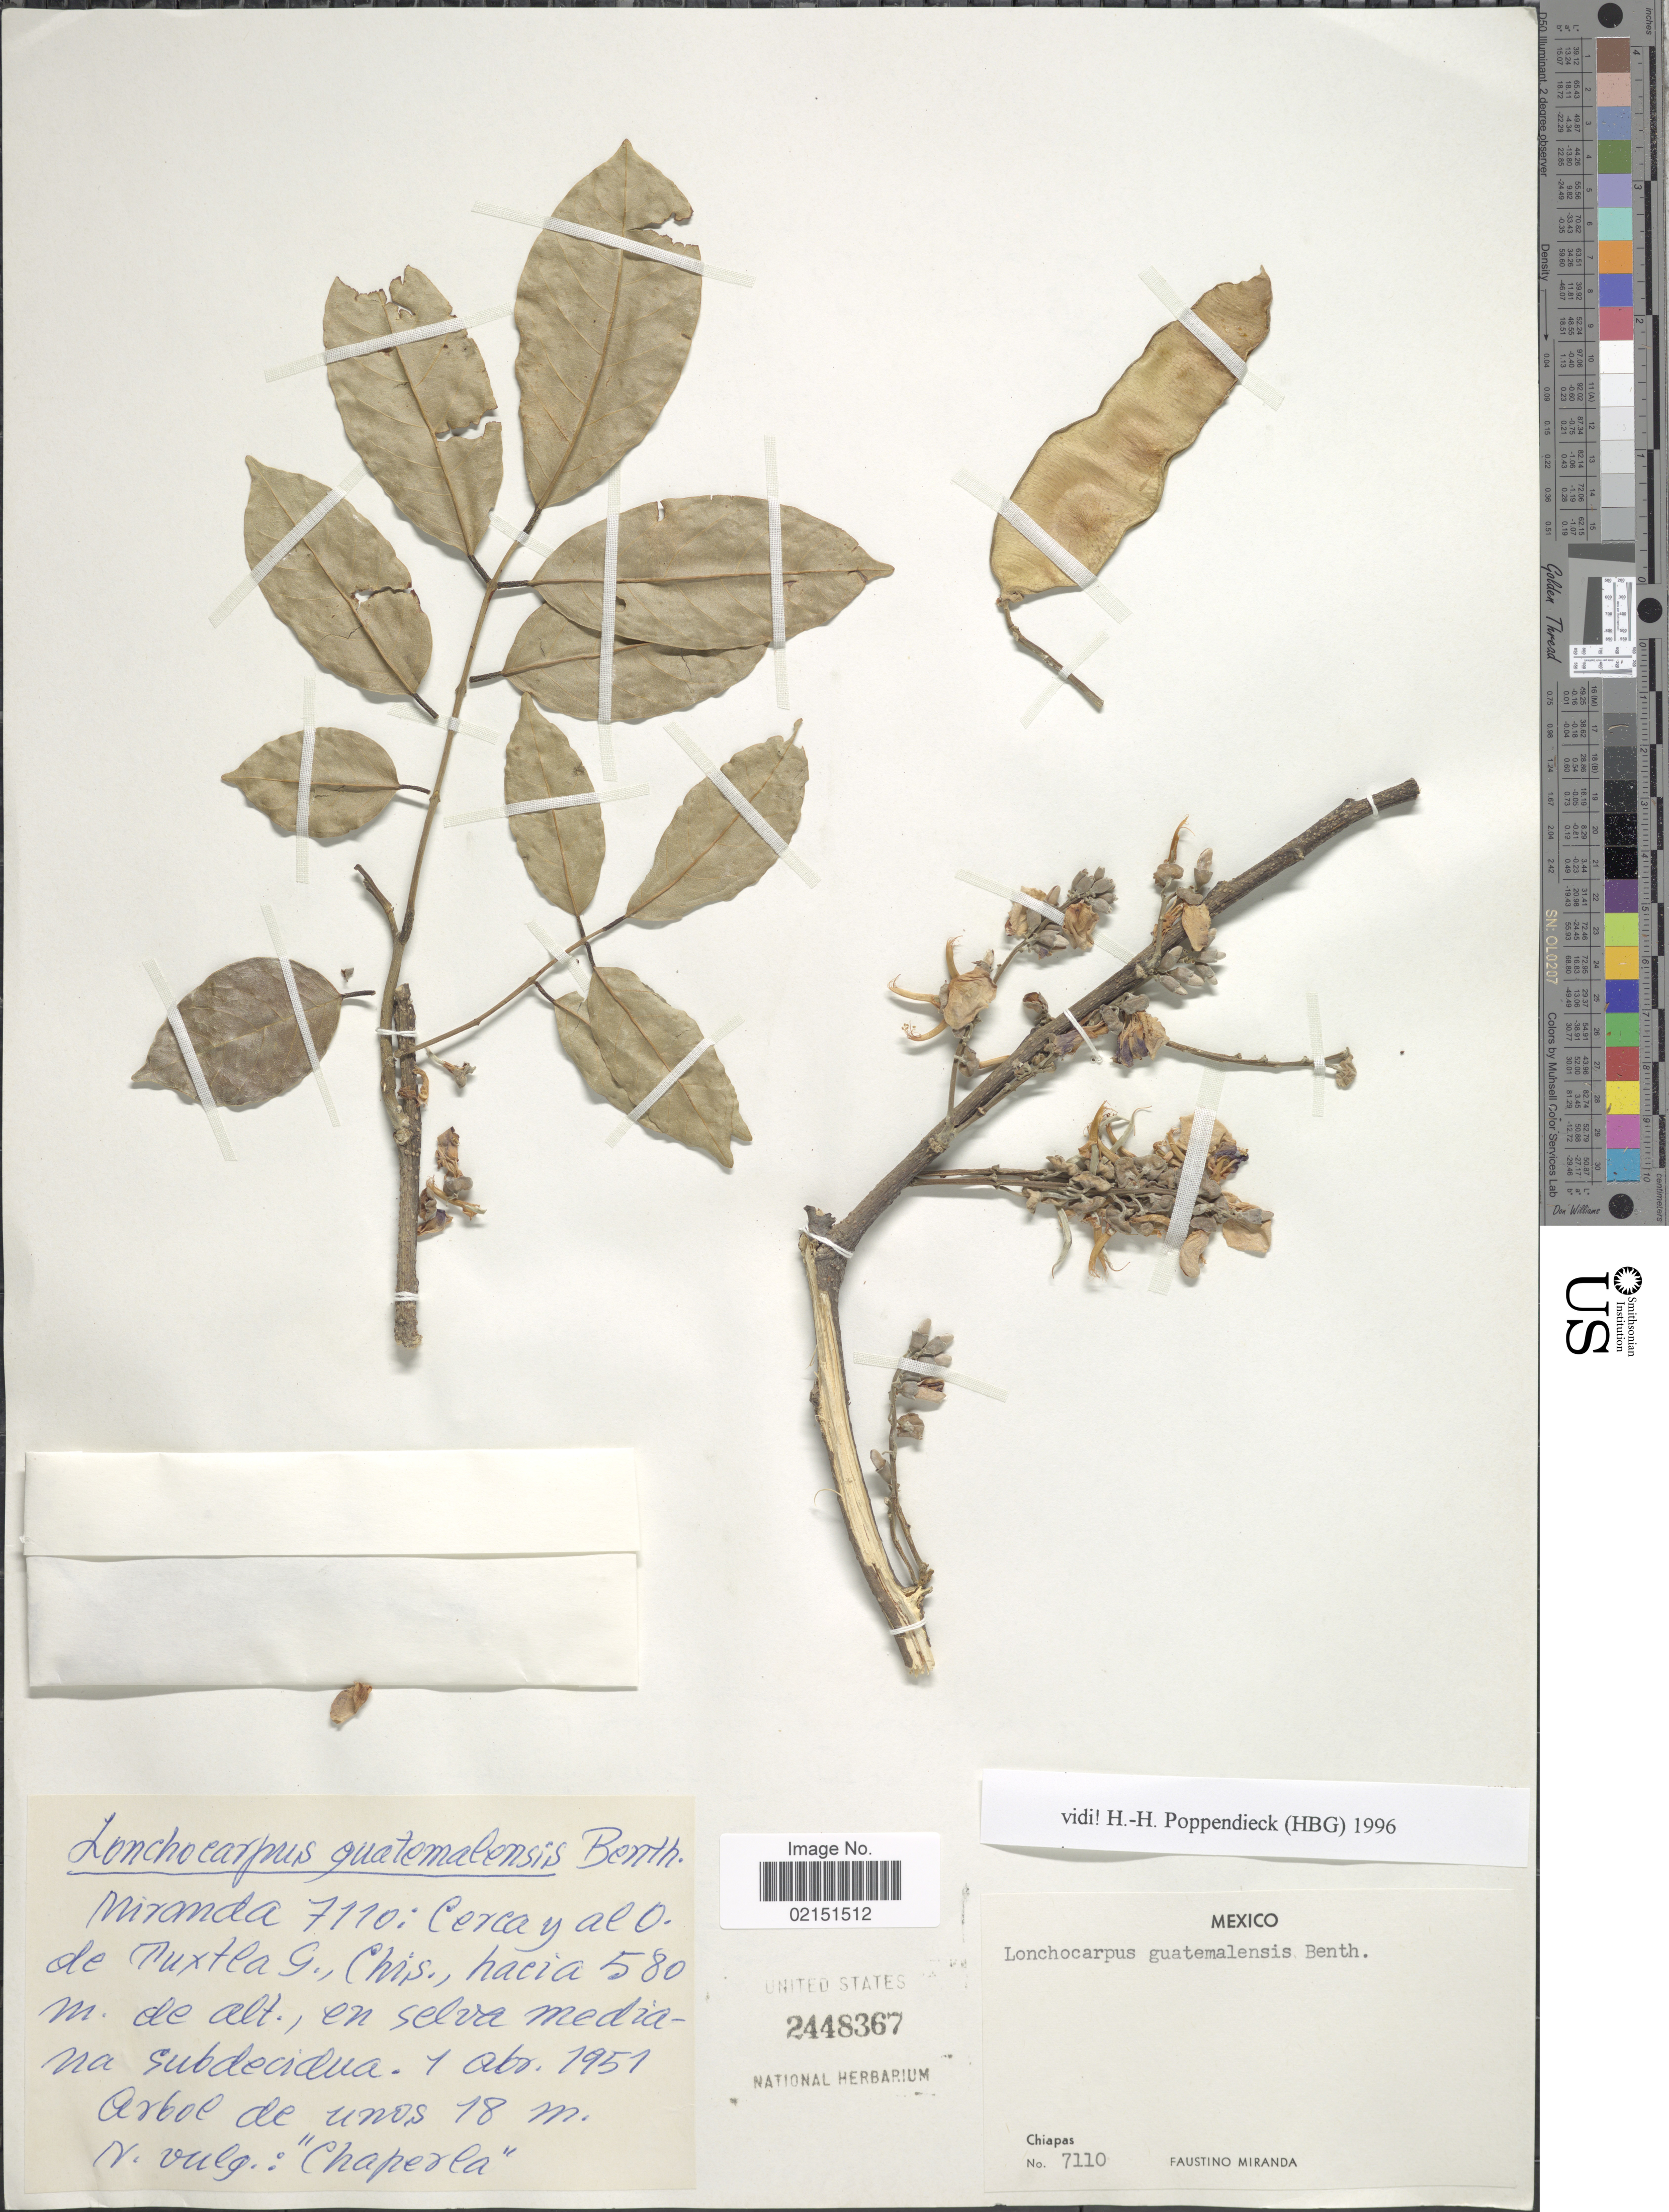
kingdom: Plantae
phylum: Tracheophyta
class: Magnoliopsida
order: Fabales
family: Fabaceae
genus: Lonchocarpus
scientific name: Lonchocarpus guatemalensis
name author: Benth.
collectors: F. Miranda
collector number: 7110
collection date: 1951-04-07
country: Mexico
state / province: Chiapas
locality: Cerca y al O. de Tuxtla G., Chis.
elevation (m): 580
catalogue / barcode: US 2448367